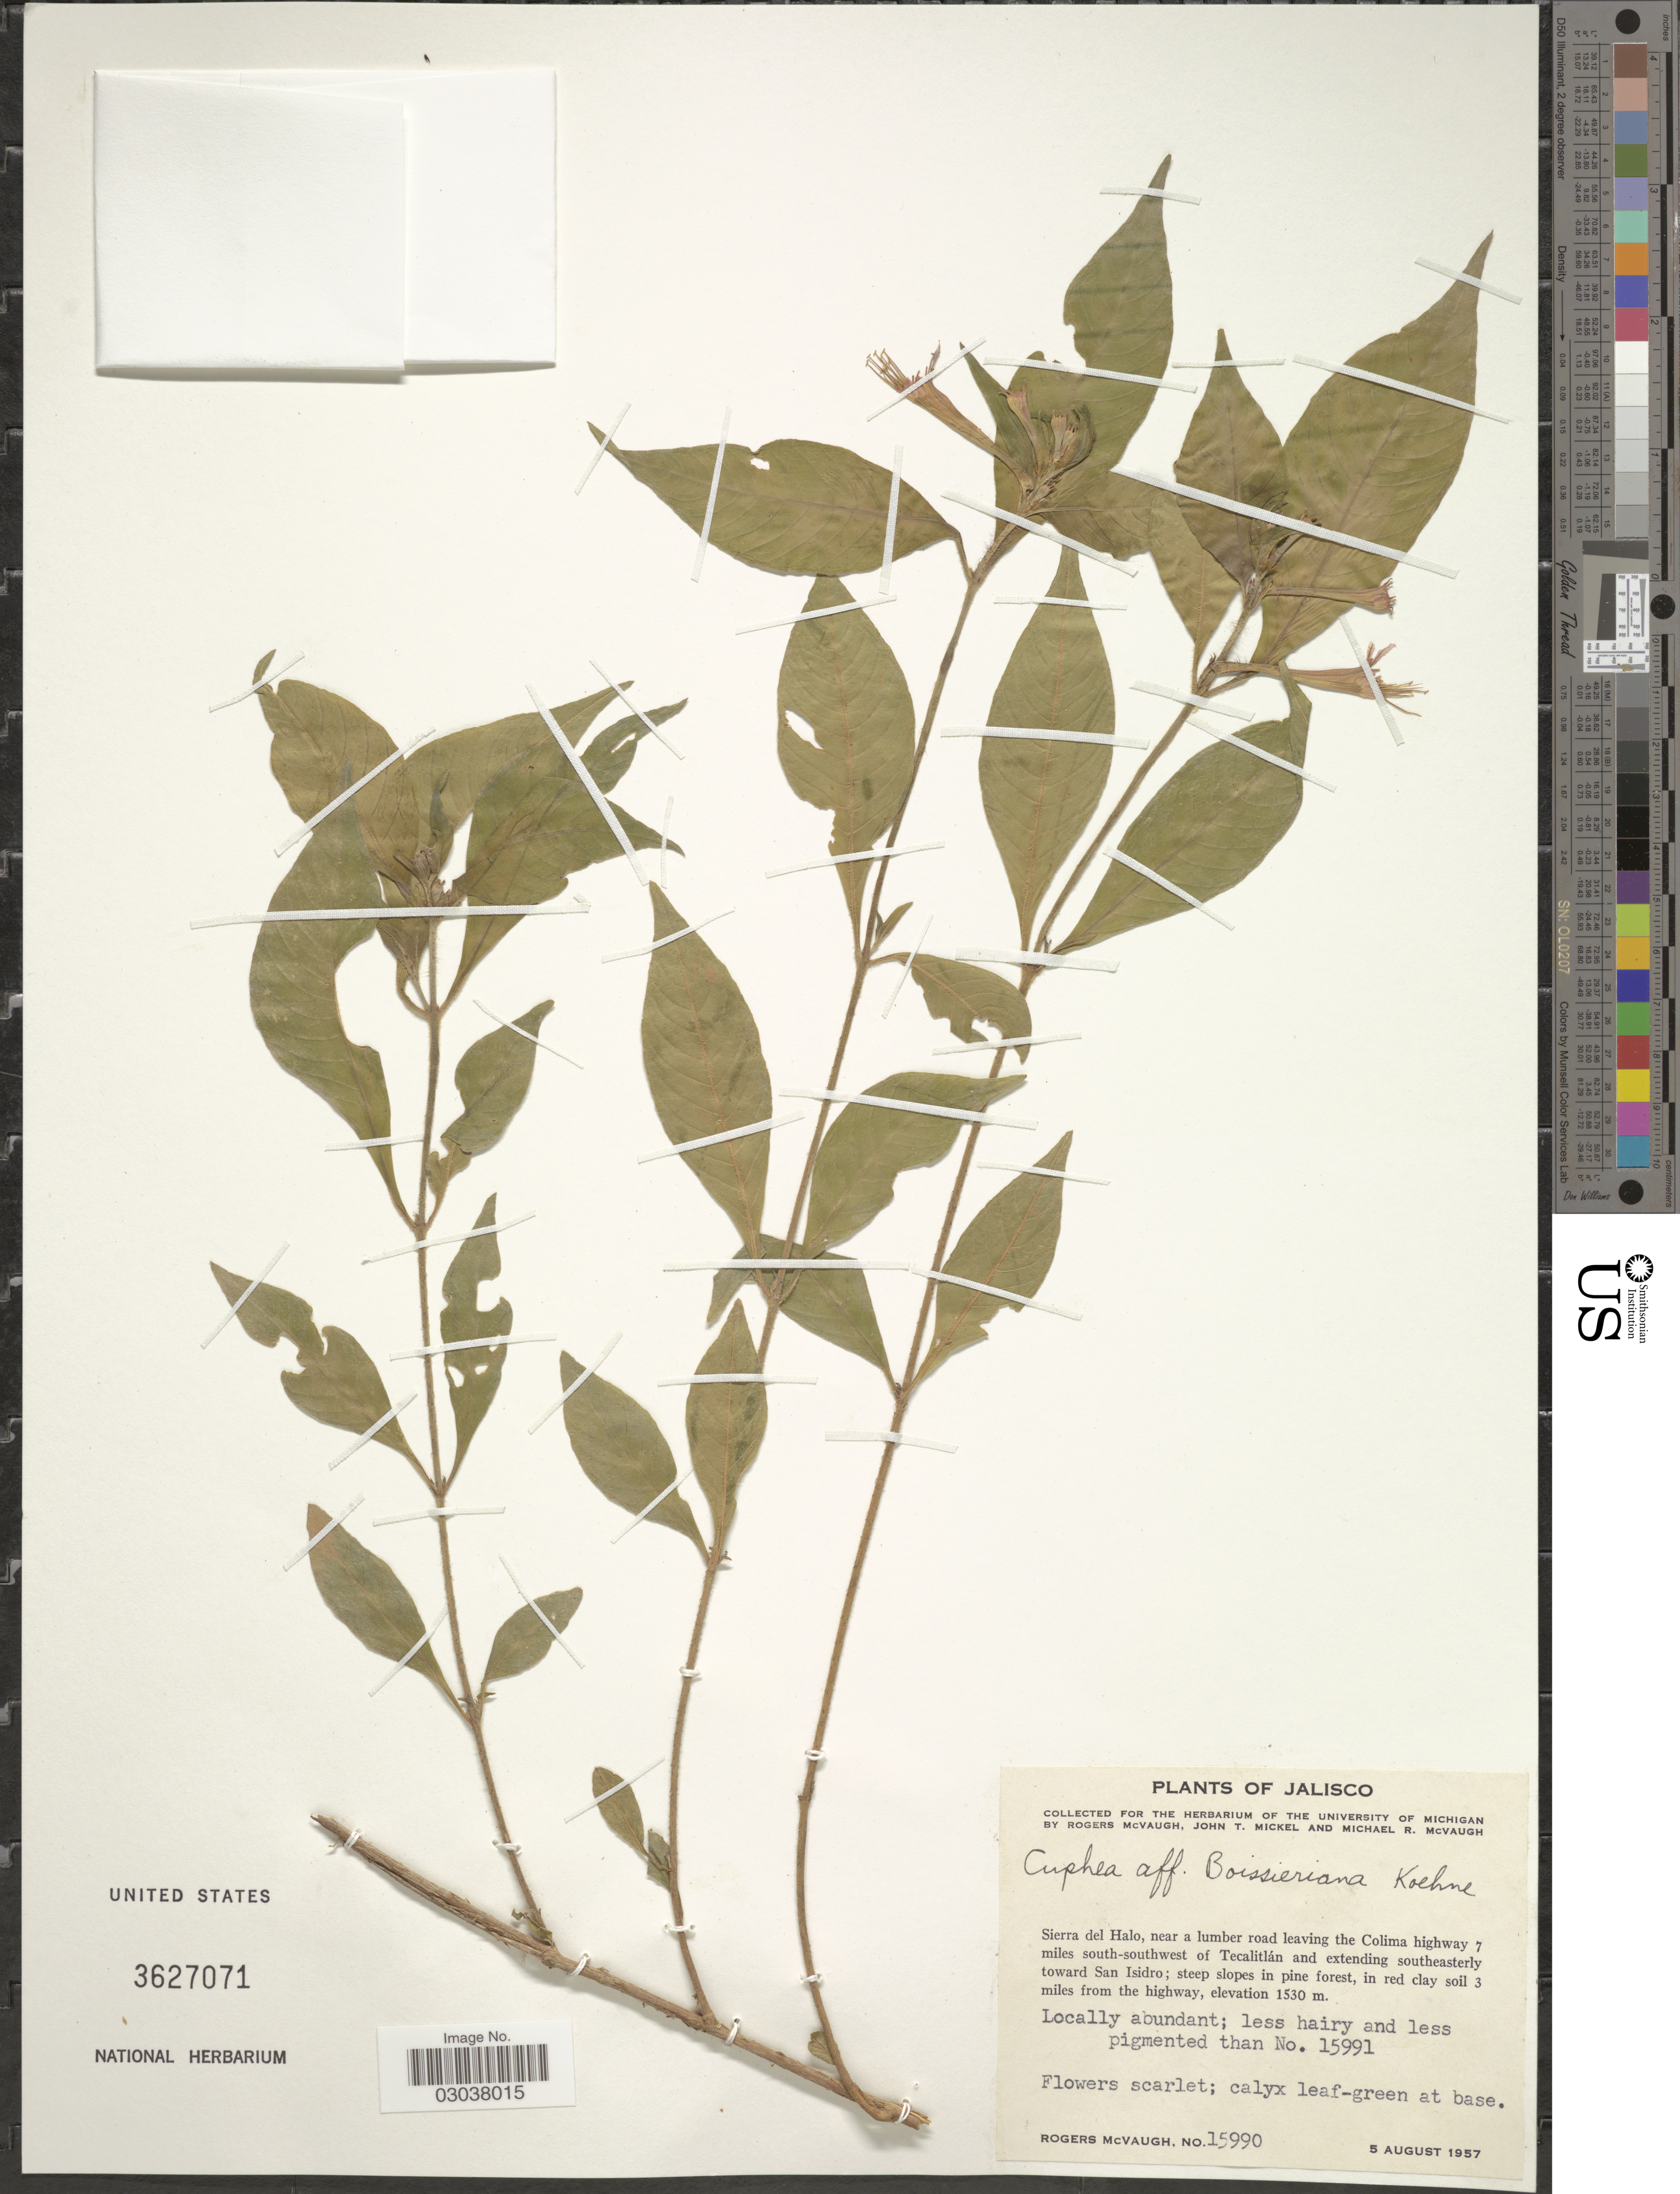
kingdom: Plantae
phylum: Tracheophyta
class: Magnoliopsida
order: Myrtales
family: Lythraceae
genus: Cuphea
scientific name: Cuphea boissieriana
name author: Koehne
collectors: R. McVaugh, J. T. Mickel & M. R. McVaugh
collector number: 15990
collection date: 1957-08-05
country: Mexico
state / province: Jalisco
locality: Sierra del Halo, near a lumber road leaving the Colima highway 7 miles south-southwest of Tecalitlán and extending southeasterly toward San Isidro. 3 miles from the highway.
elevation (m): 1530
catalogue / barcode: US 3627071